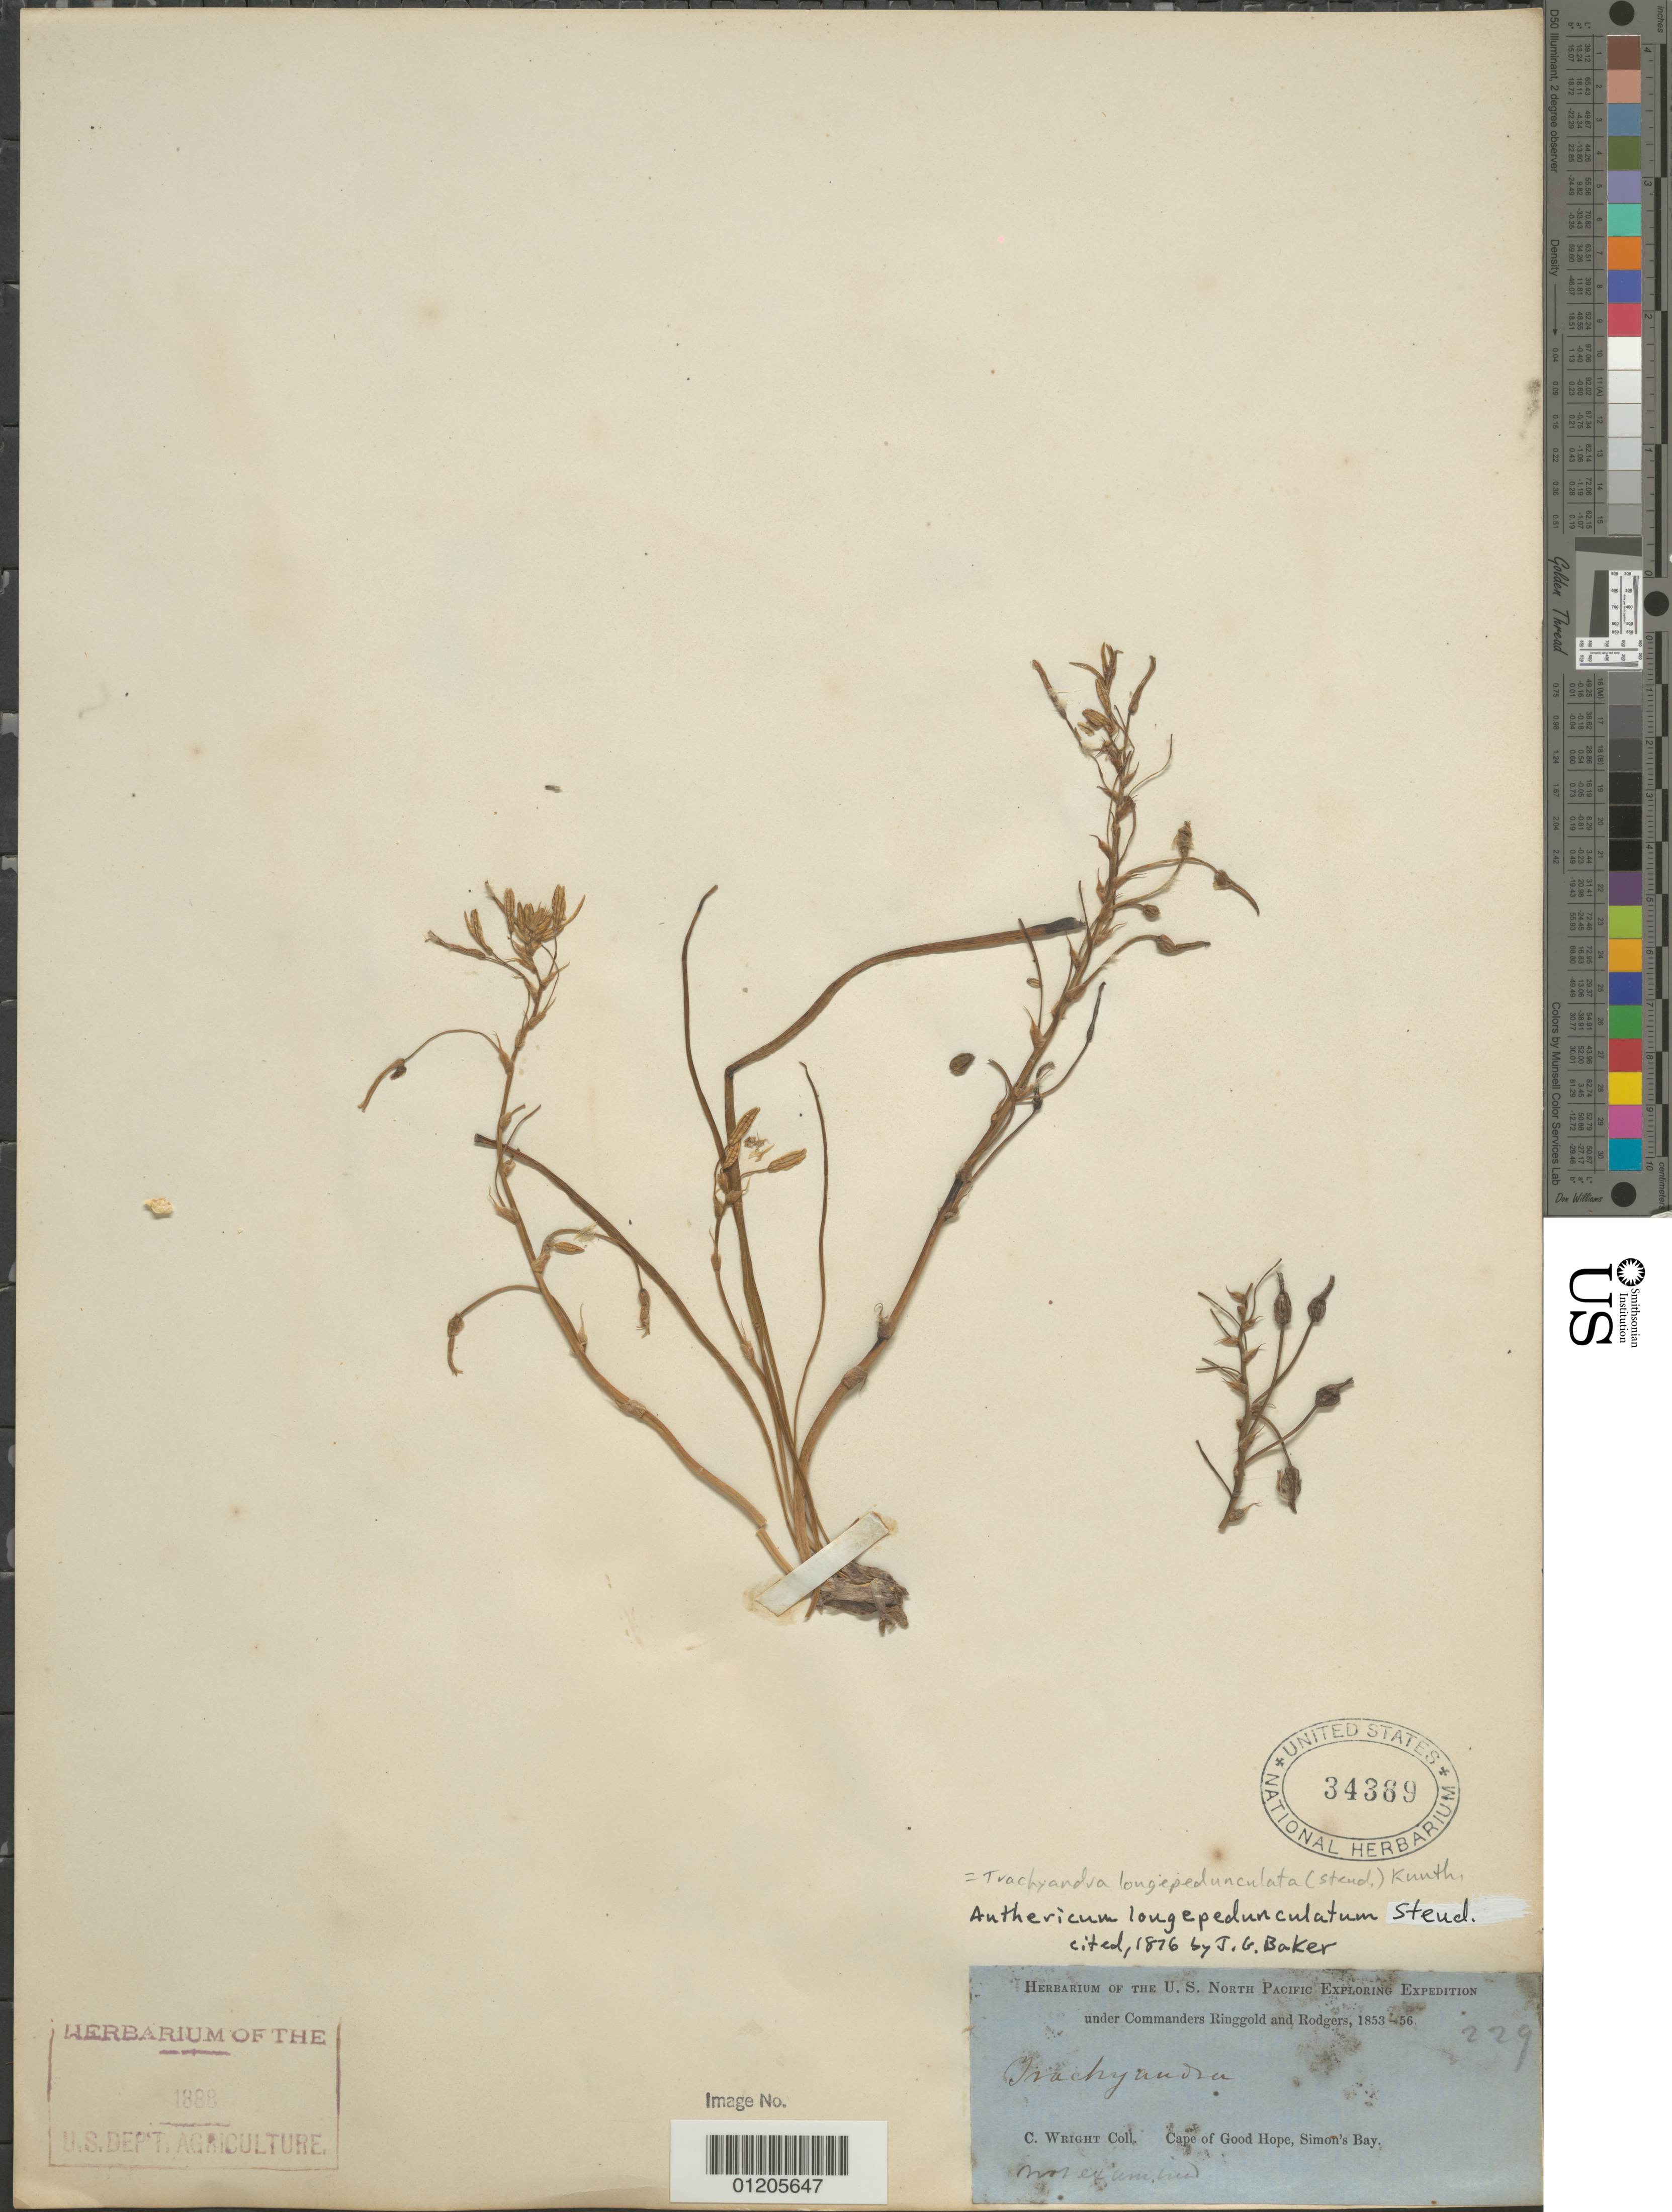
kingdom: Plantae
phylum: Tracheophyta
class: Liliopsida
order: Asparagales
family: Asparagaceae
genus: Anthericum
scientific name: Anthericum longepedunculatum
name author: Steud. ex Schult. f.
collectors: C. Wright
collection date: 1853/1856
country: South Africa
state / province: Western Cape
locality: Cape of Good Hope, Simon's Bay.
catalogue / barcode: US 34369